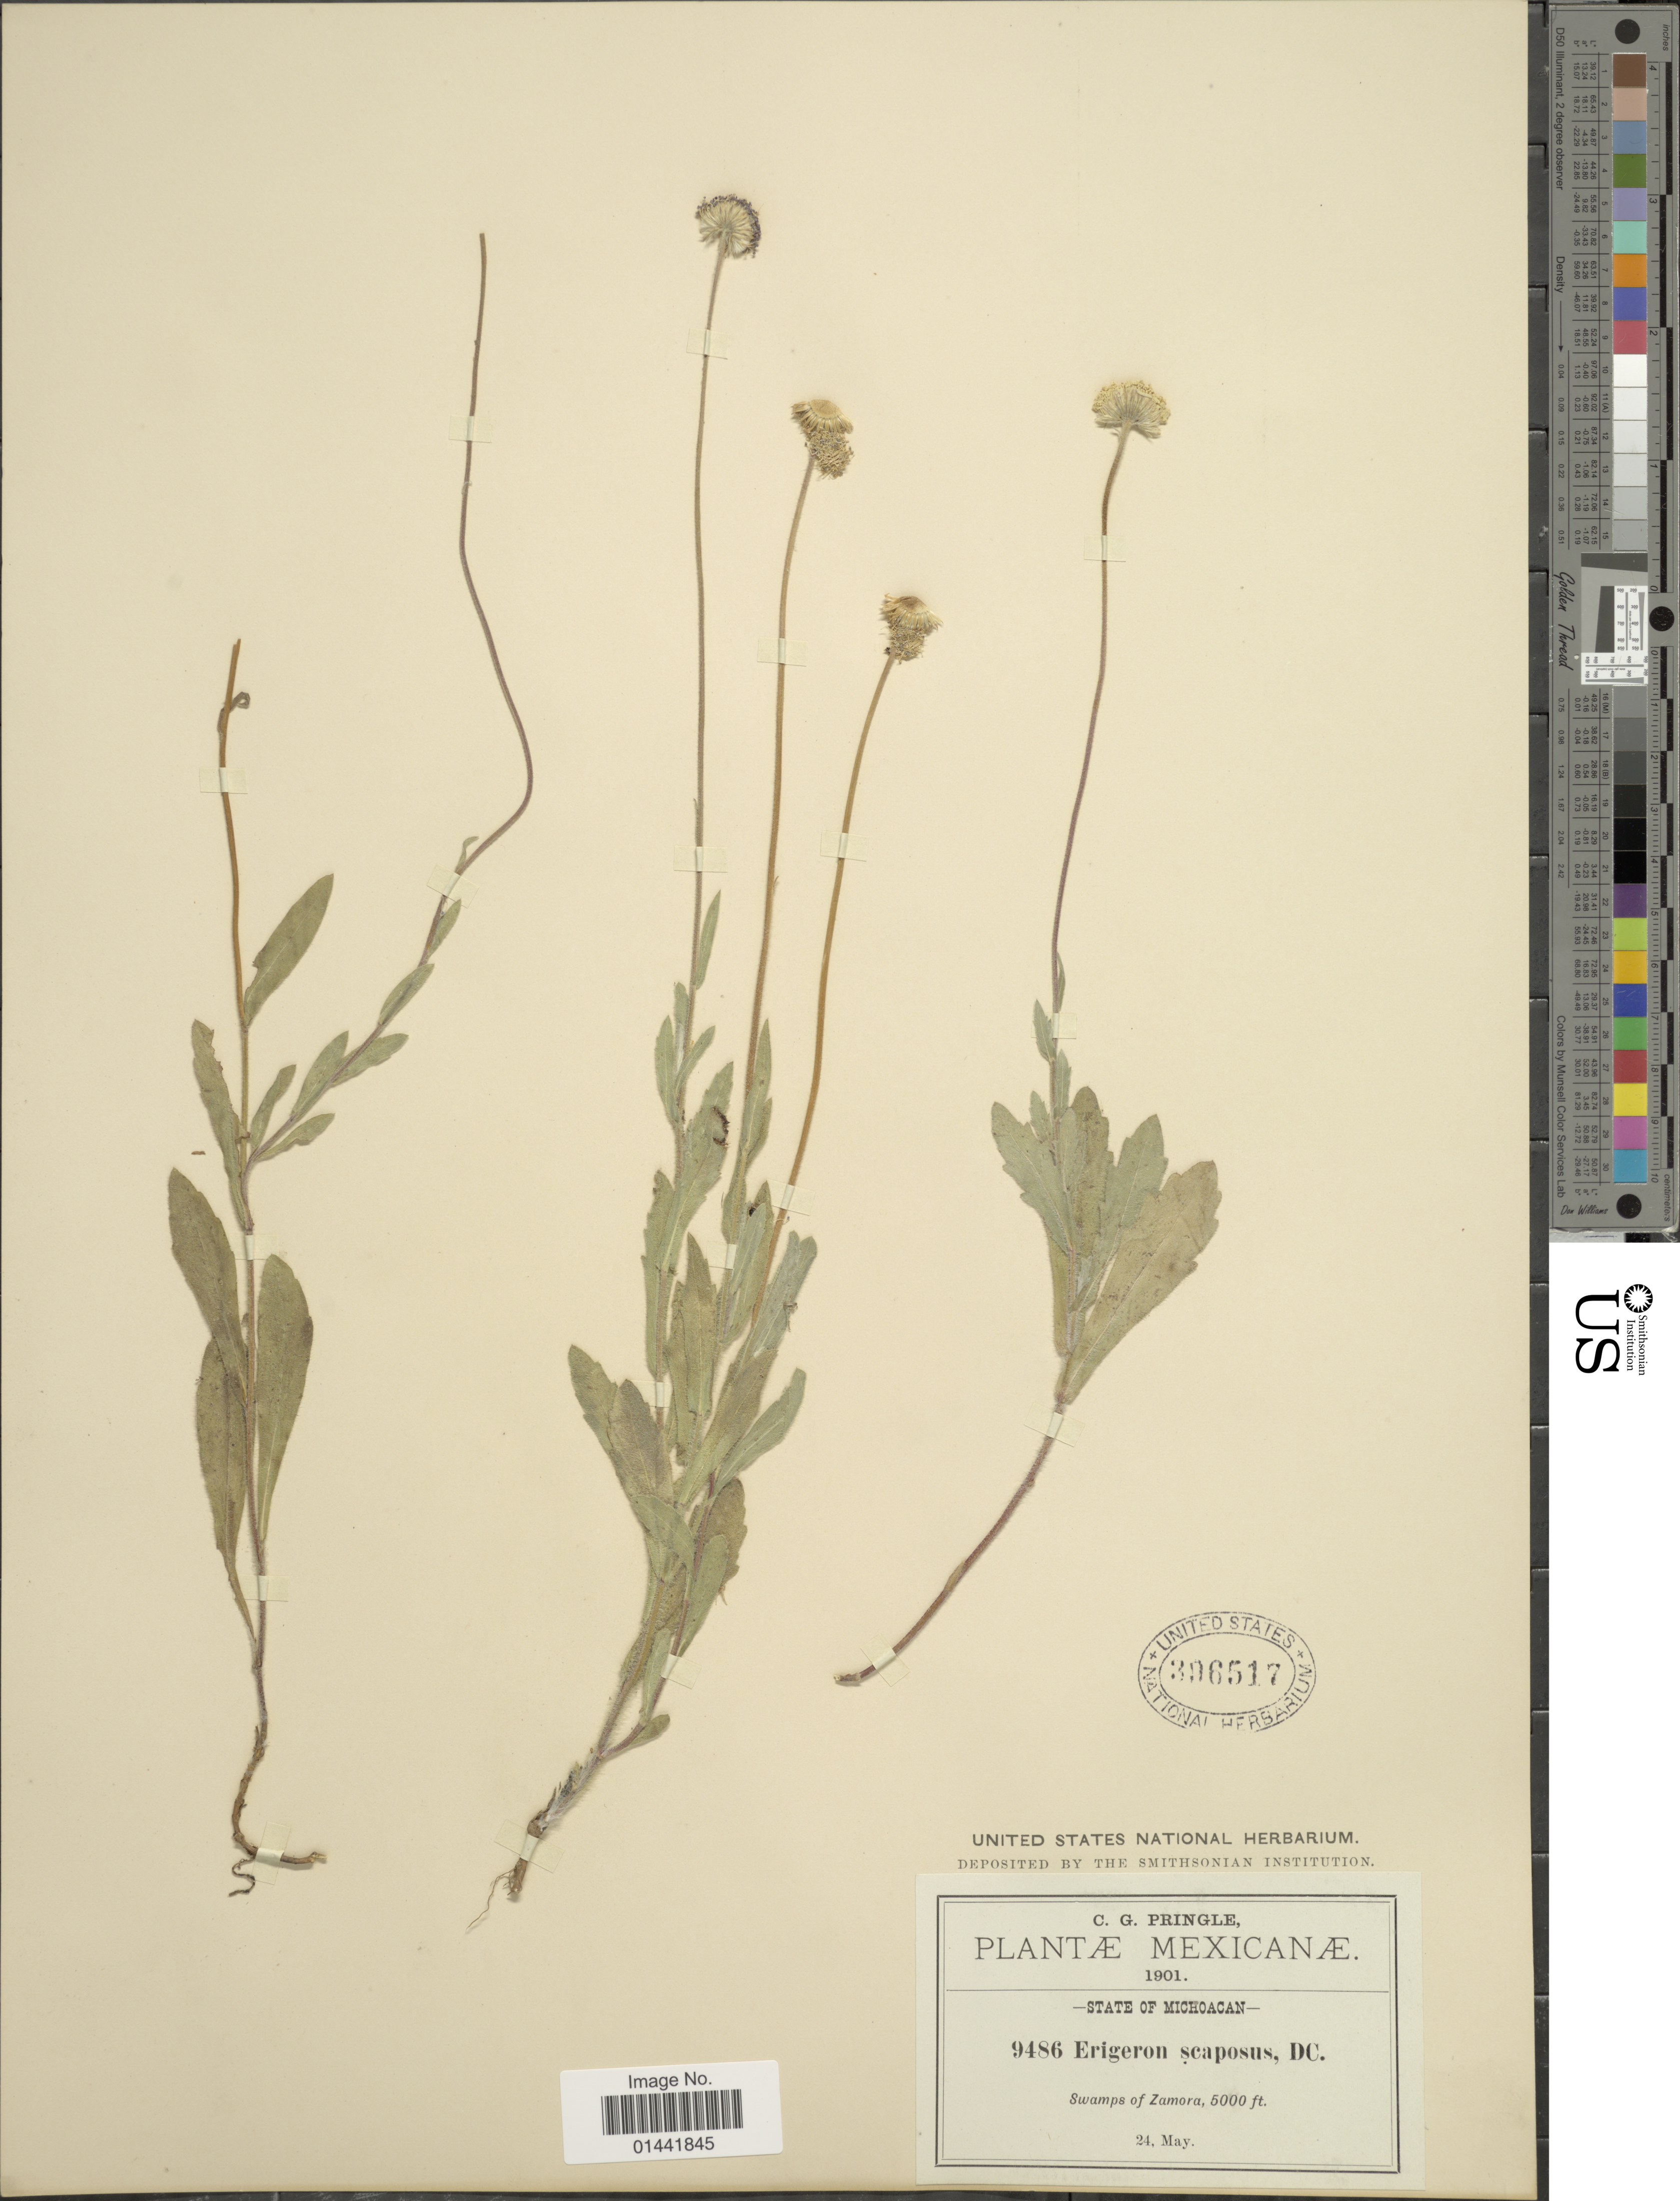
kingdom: Plantae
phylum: Tracheophyta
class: Magnoliopsida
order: Asterales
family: Asteraceae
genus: Erigeron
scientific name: Erigeron scaposus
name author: DC.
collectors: C. G. Pringle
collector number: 9486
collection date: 1901-05-24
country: Mexico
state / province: Michoacán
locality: Swamps of Zamora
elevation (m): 1524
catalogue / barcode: US 306517